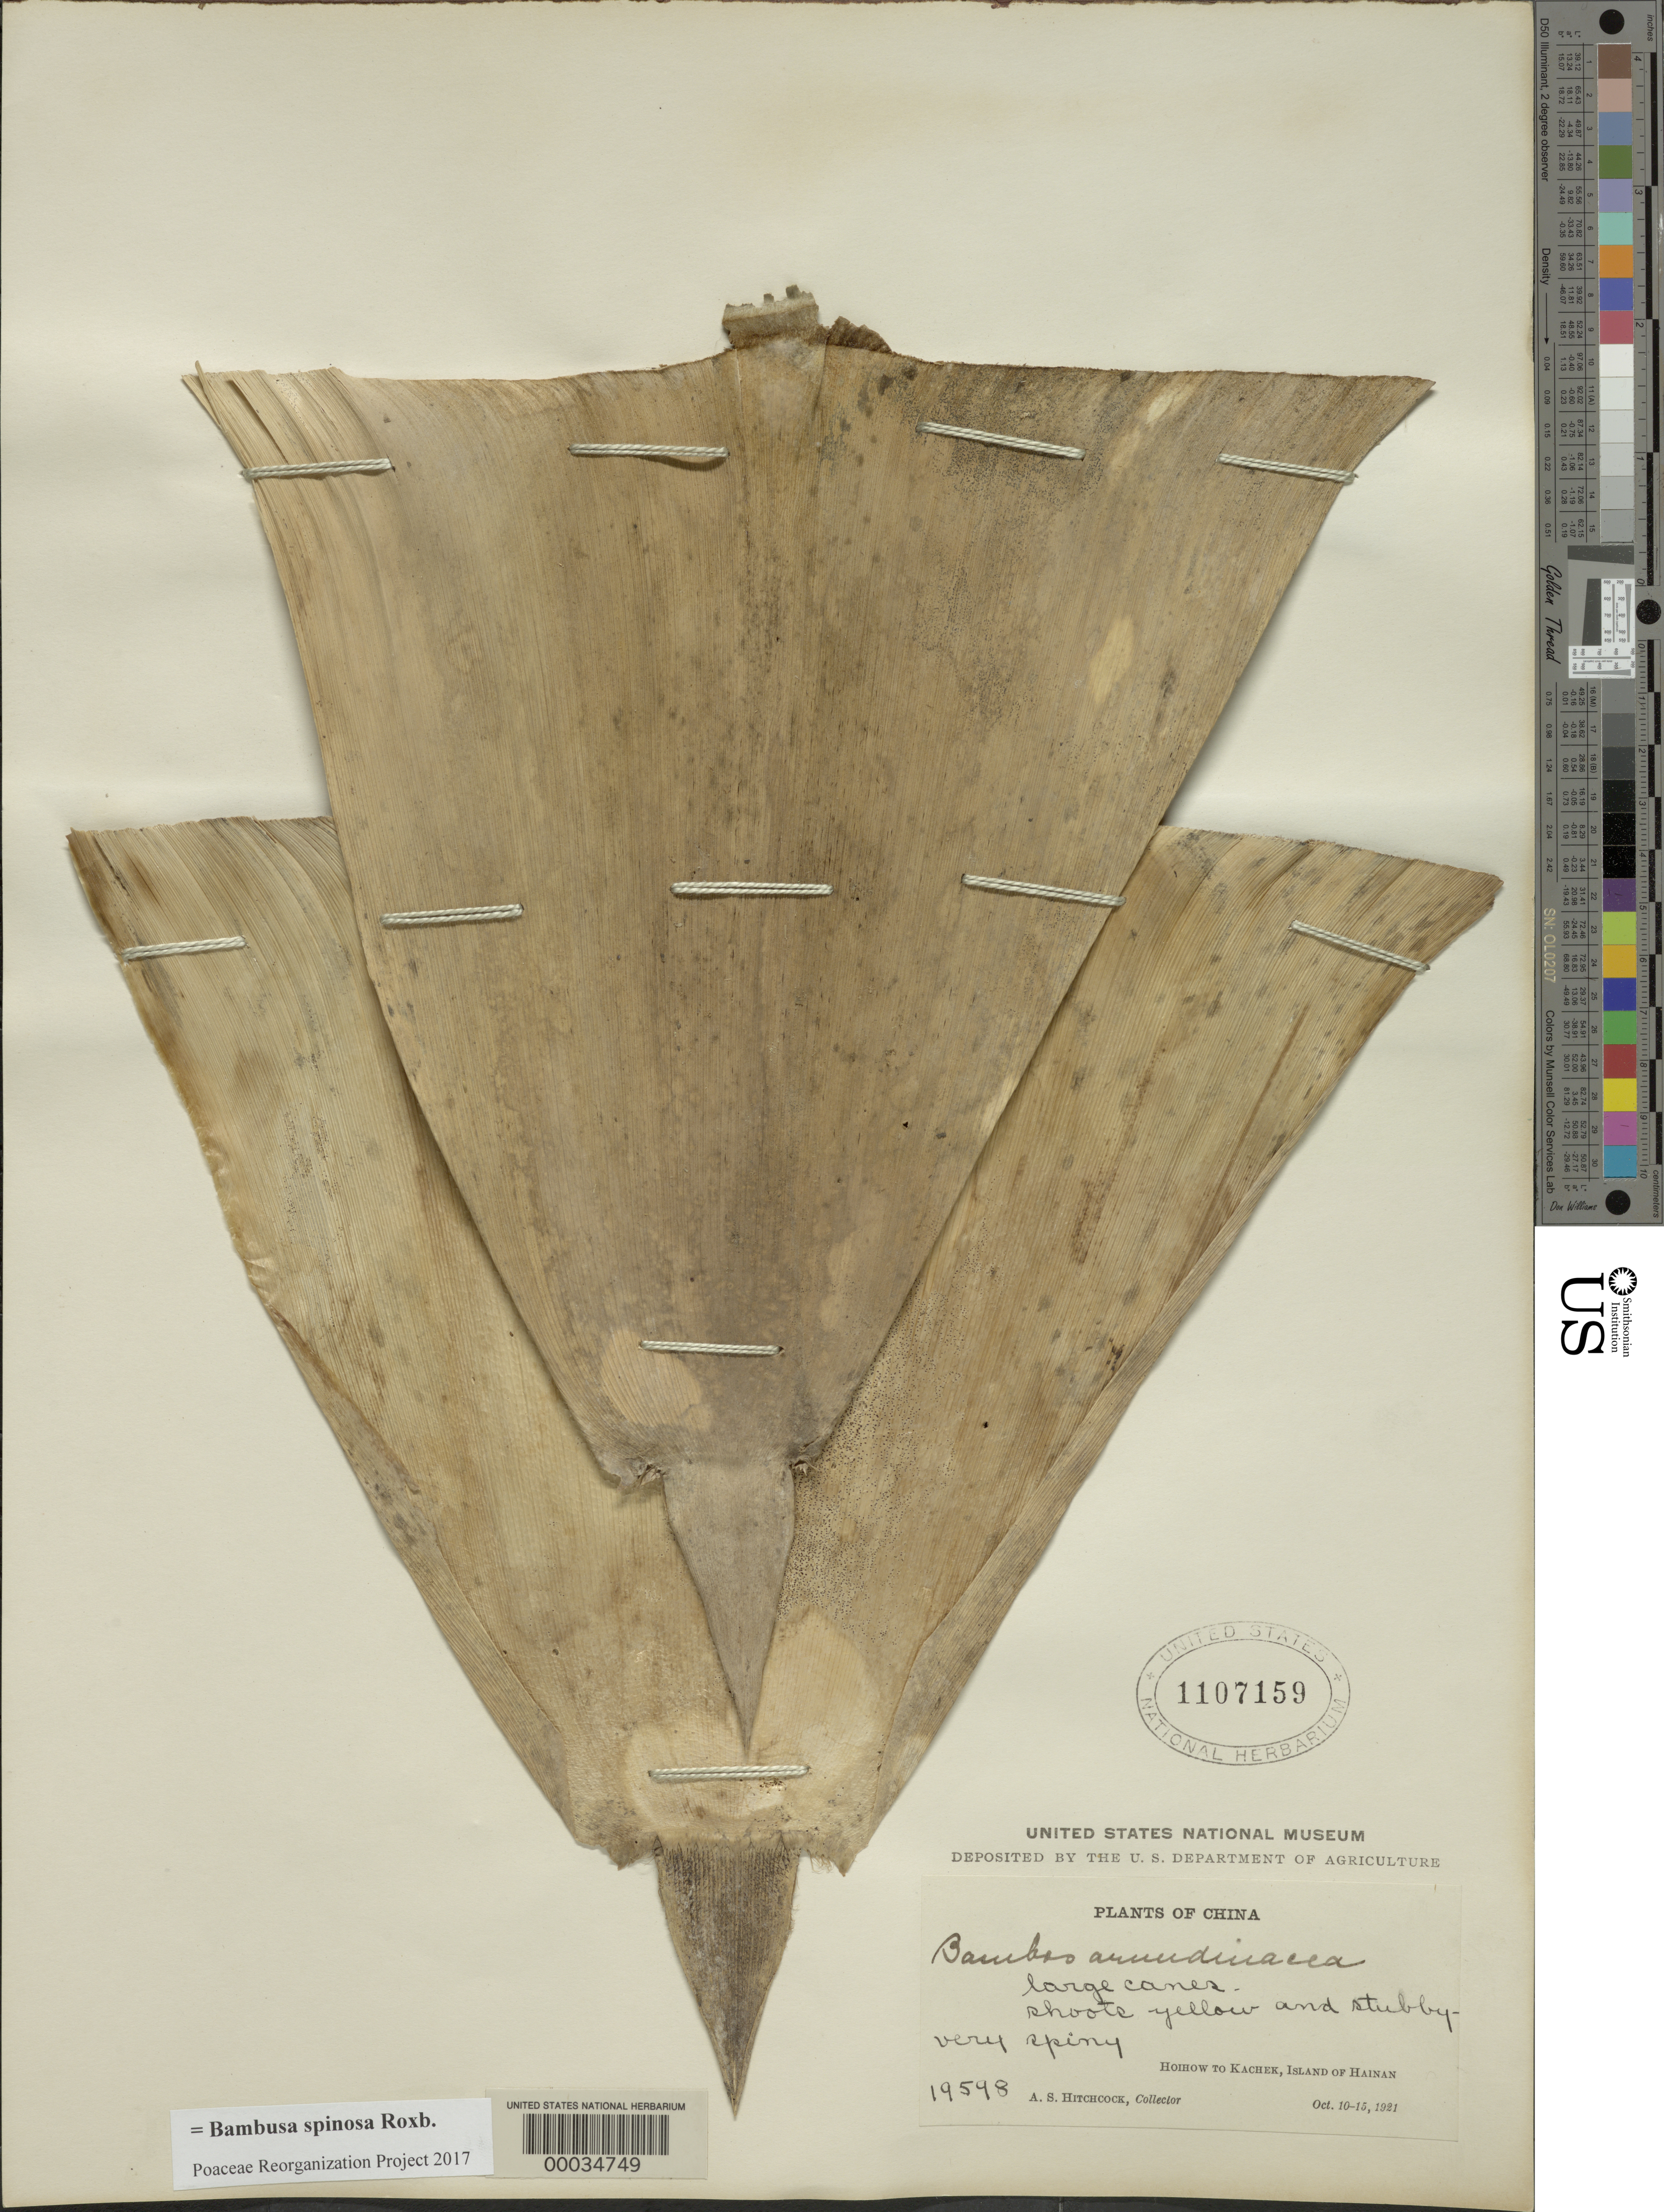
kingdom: Plantae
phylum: Tracheophyta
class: Liliopsida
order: Poales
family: Poaceae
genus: Bambusa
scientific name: Bambusa spinosa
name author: Roxb.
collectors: A. S. Hitchcock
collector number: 19598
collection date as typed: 10 Oct 1921 to 15 Oct 1921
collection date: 1921-10-10/1921-10-15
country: China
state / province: Hainan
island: Hainan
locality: Hoichow to kachek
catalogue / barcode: US 1107159